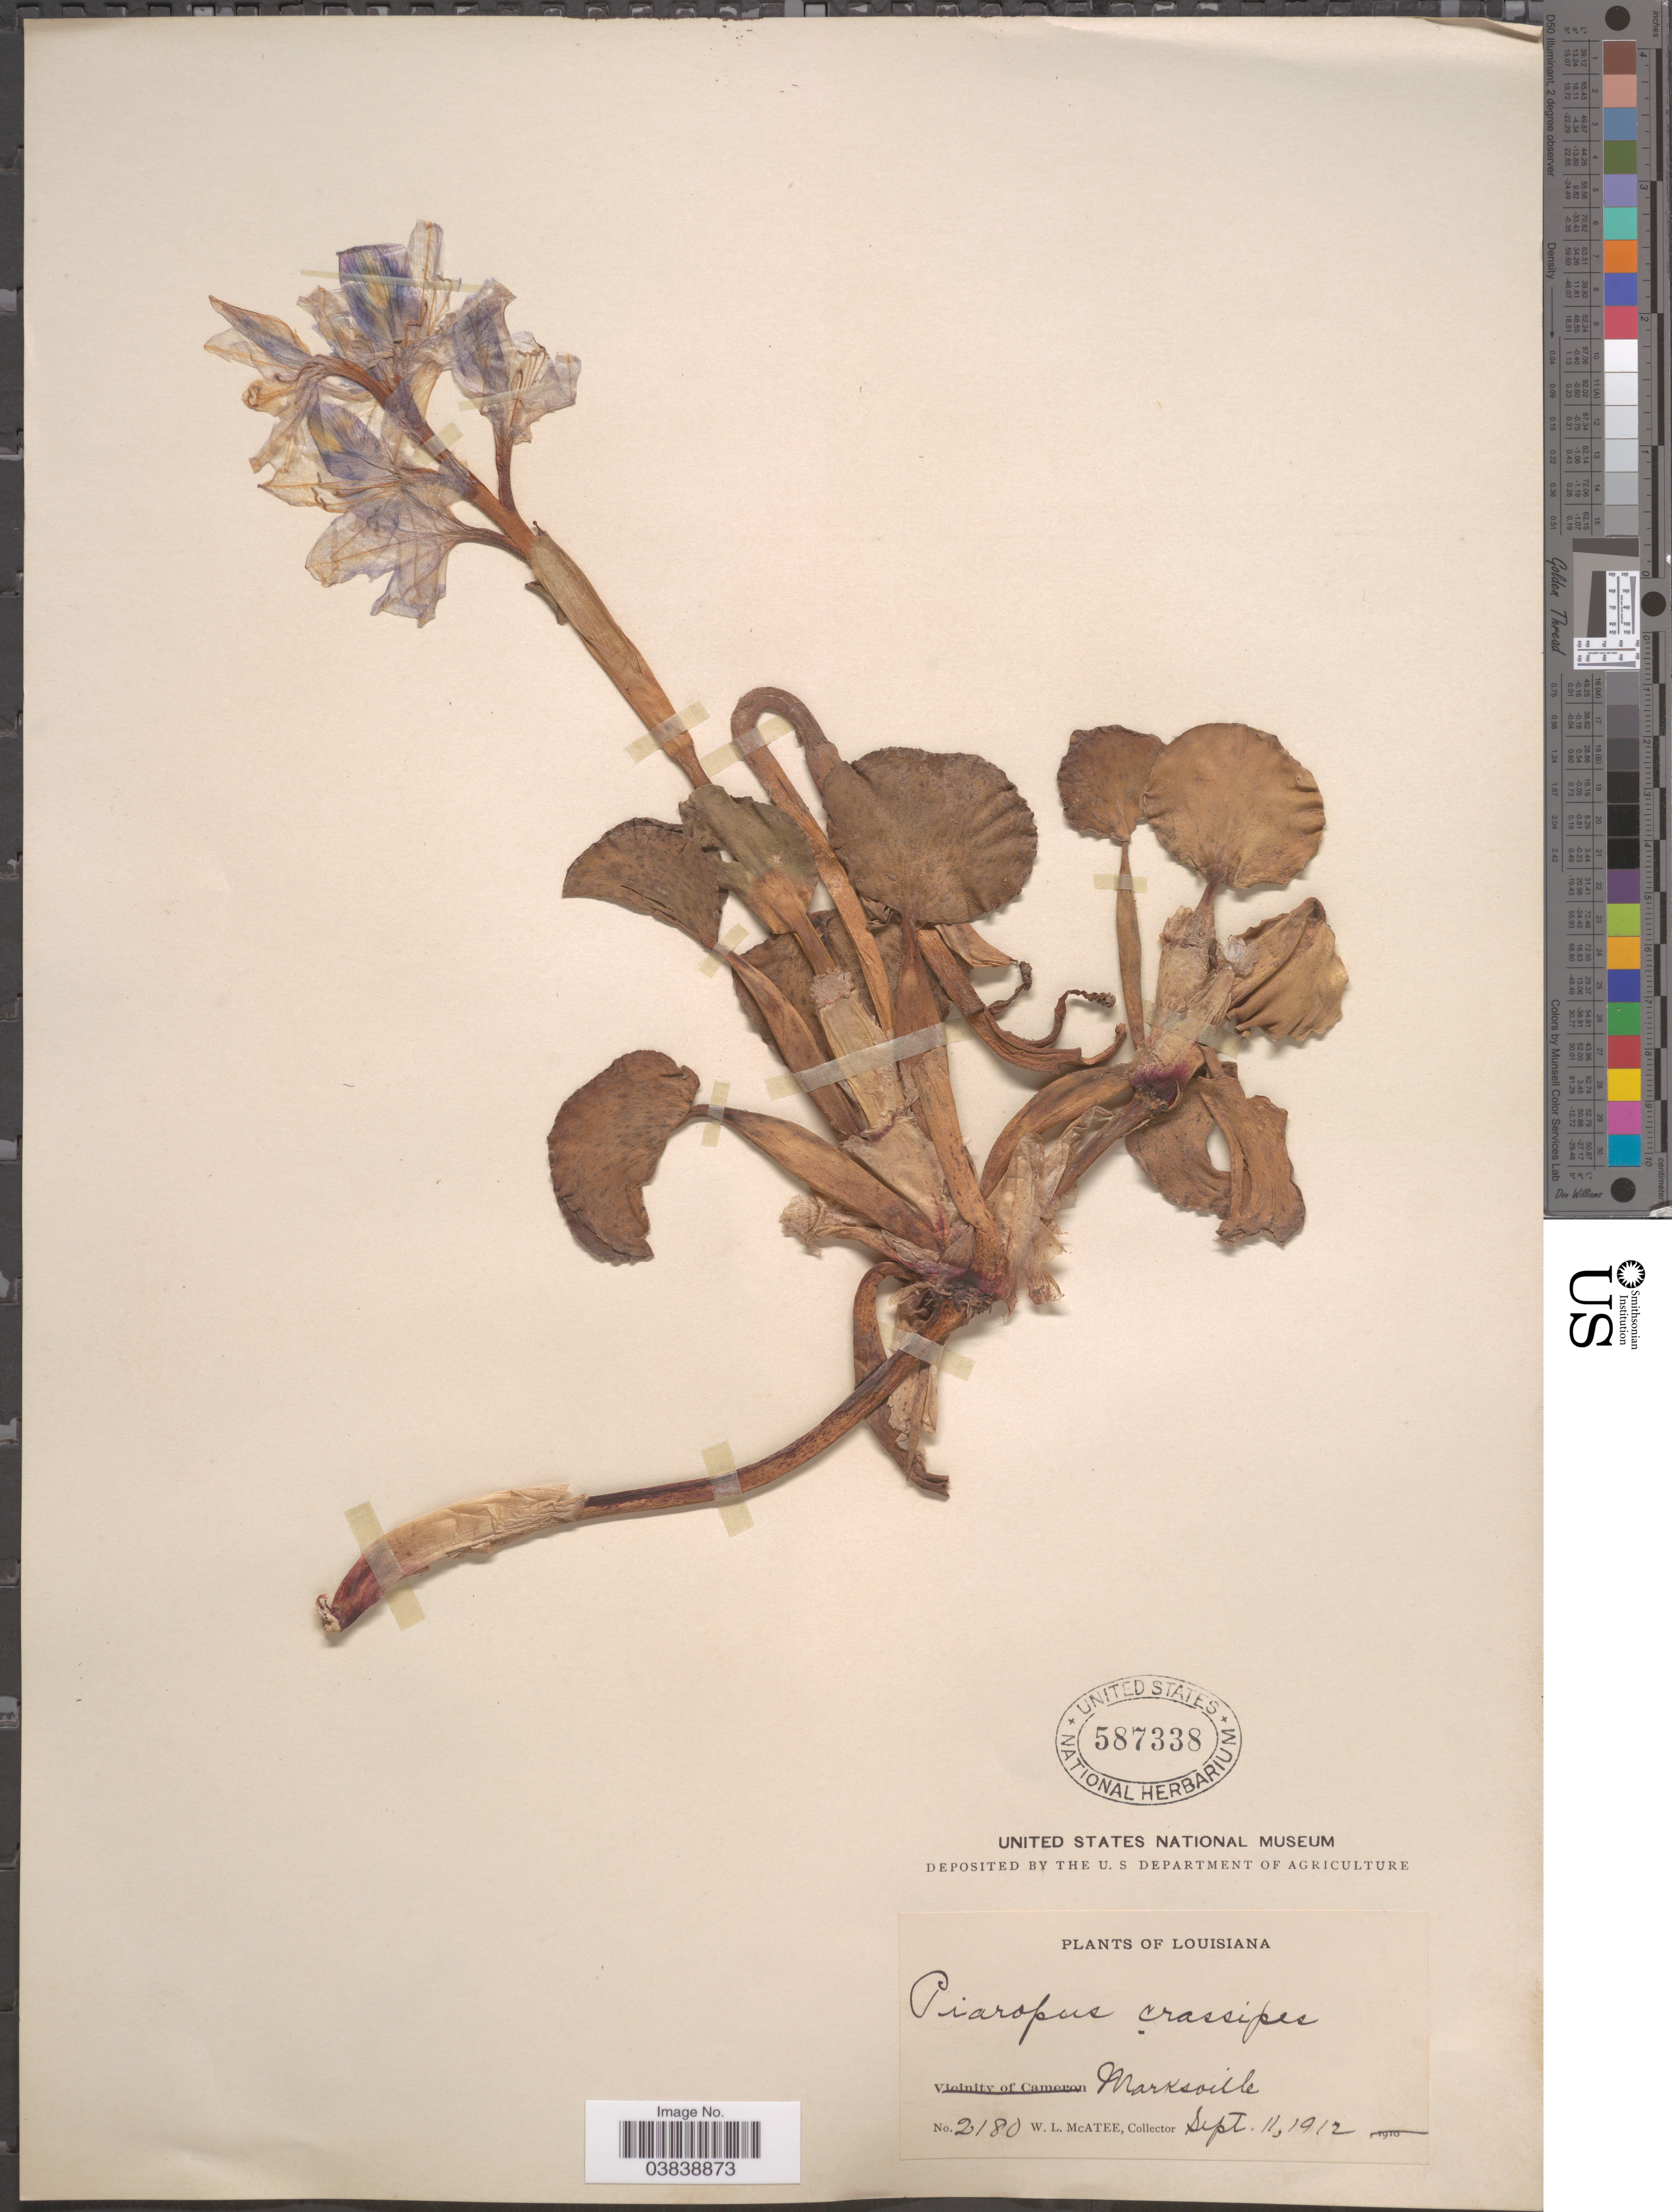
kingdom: Plantae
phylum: Tracheophyta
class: Liliopsida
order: Commelinales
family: Pontederiaceae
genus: Eichhornia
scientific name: Eichhornia crassipes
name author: (Mart.) Solms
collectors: W. McAtee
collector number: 2180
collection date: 1912-09-11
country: United States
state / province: Louisiana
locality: Marksville.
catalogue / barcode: US 587338